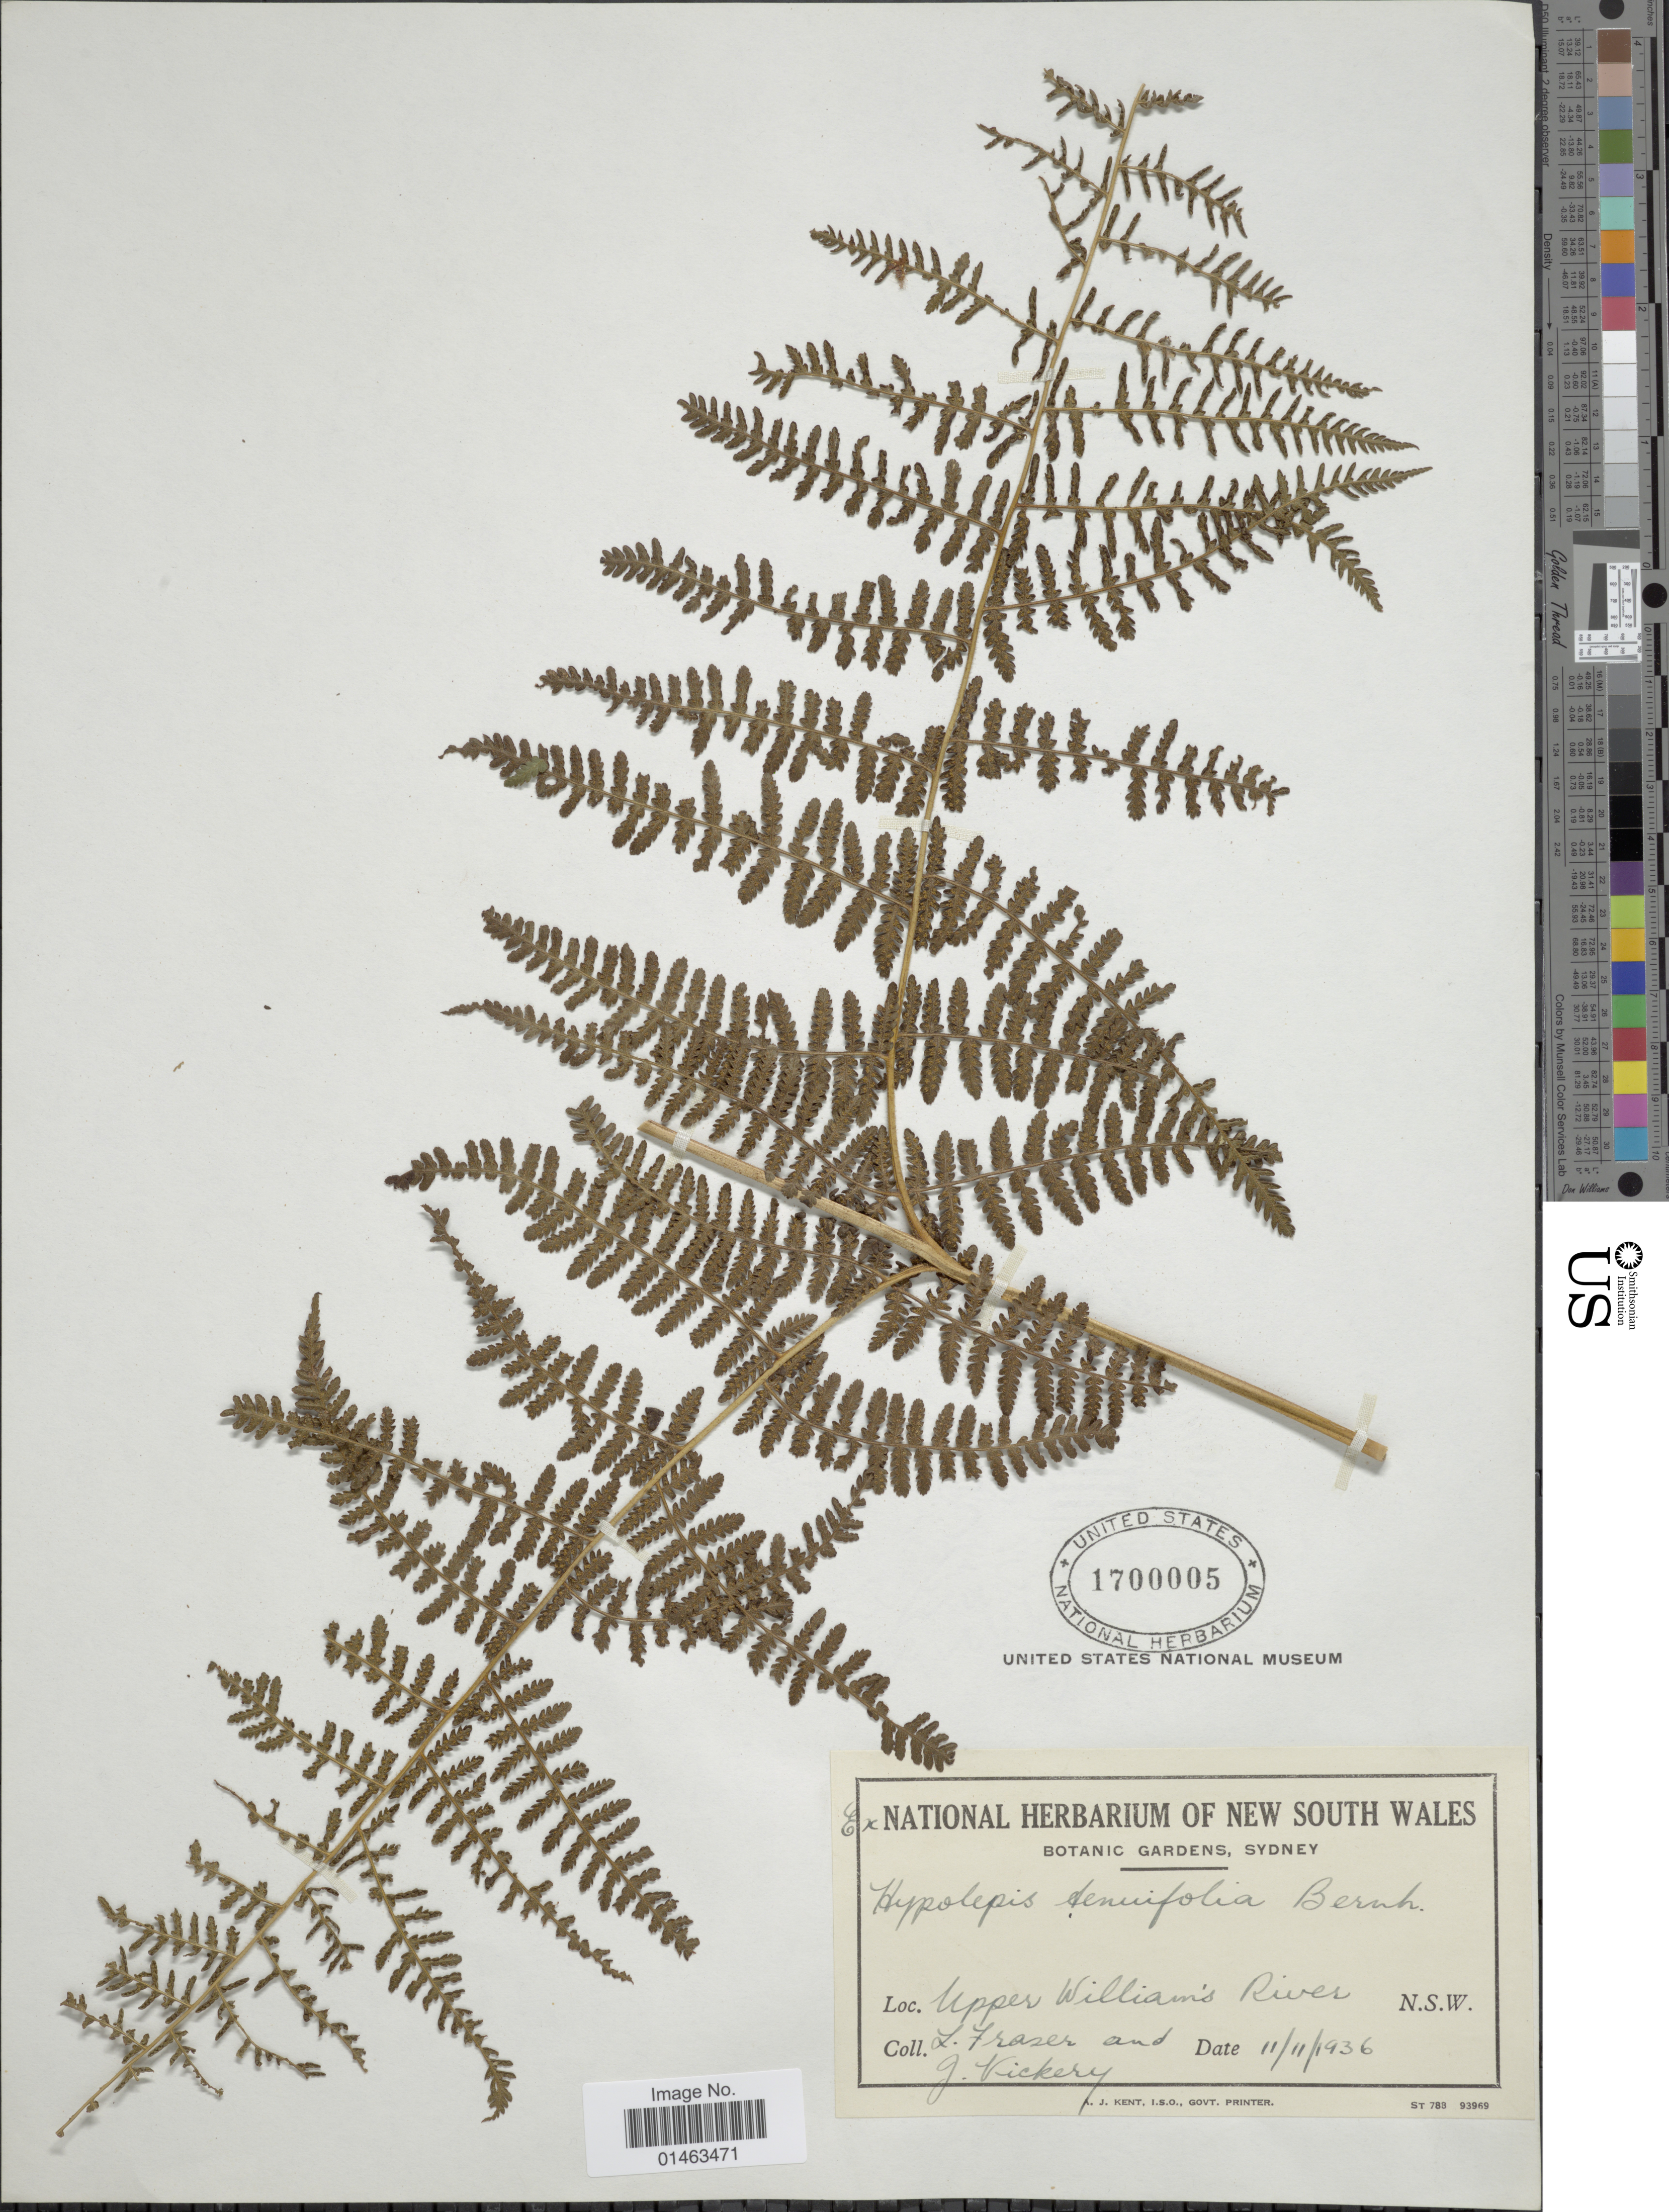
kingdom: Plantae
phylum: Tracheophyta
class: Polypodiopsida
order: Polypodiales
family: Dennstaedtiaceae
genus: Hypolepis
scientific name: Hypolepis punctata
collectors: L. Fraser & J. Vickery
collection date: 1936-11-11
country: Australia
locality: Sydney, Upper Williams River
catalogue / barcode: US 1700005